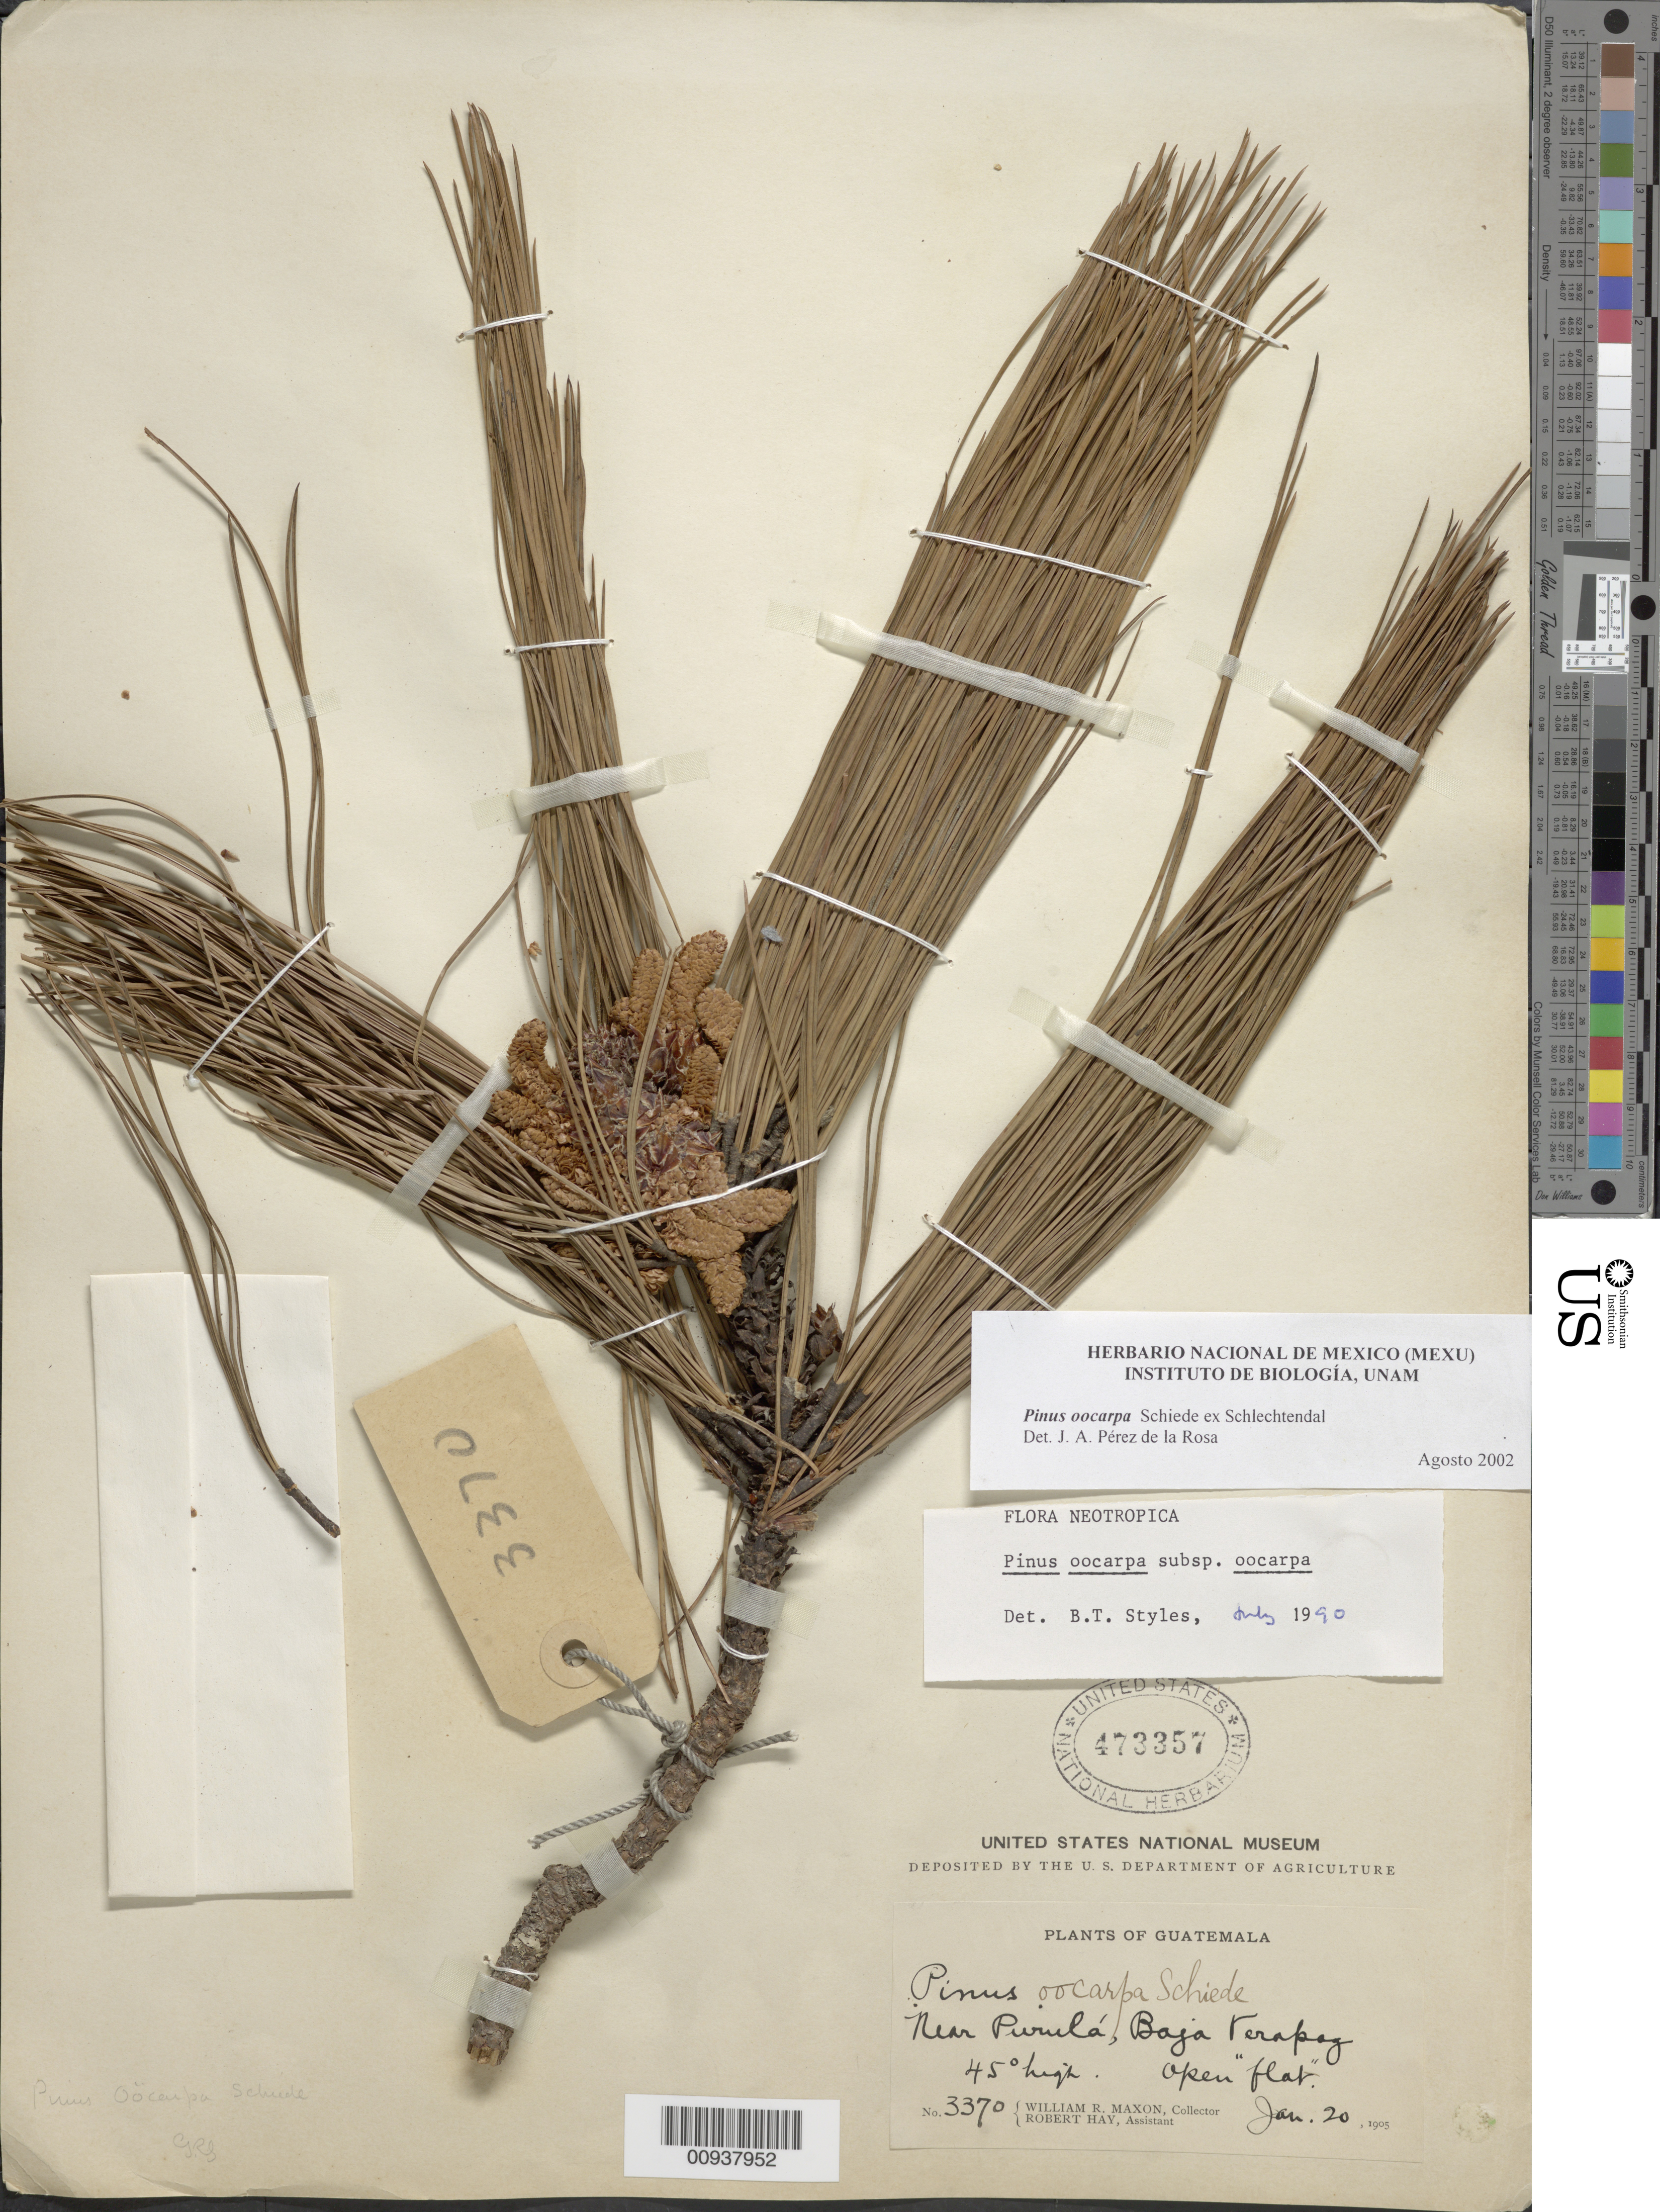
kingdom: Plantae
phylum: Tracheophyta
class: Pinopsida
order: Pinales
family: Pinaceae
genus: Pinus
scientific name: Pinus oocarpa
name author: Schiede ex Schltdl.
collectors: W. R. Maxon & R. Hay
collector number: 3370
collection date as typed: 20 Jan 1905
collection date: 1905-01-20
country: Guatemala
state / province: Baja Verapaz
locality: Near Purulá.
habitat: Open "flat"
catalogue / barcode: US 473357